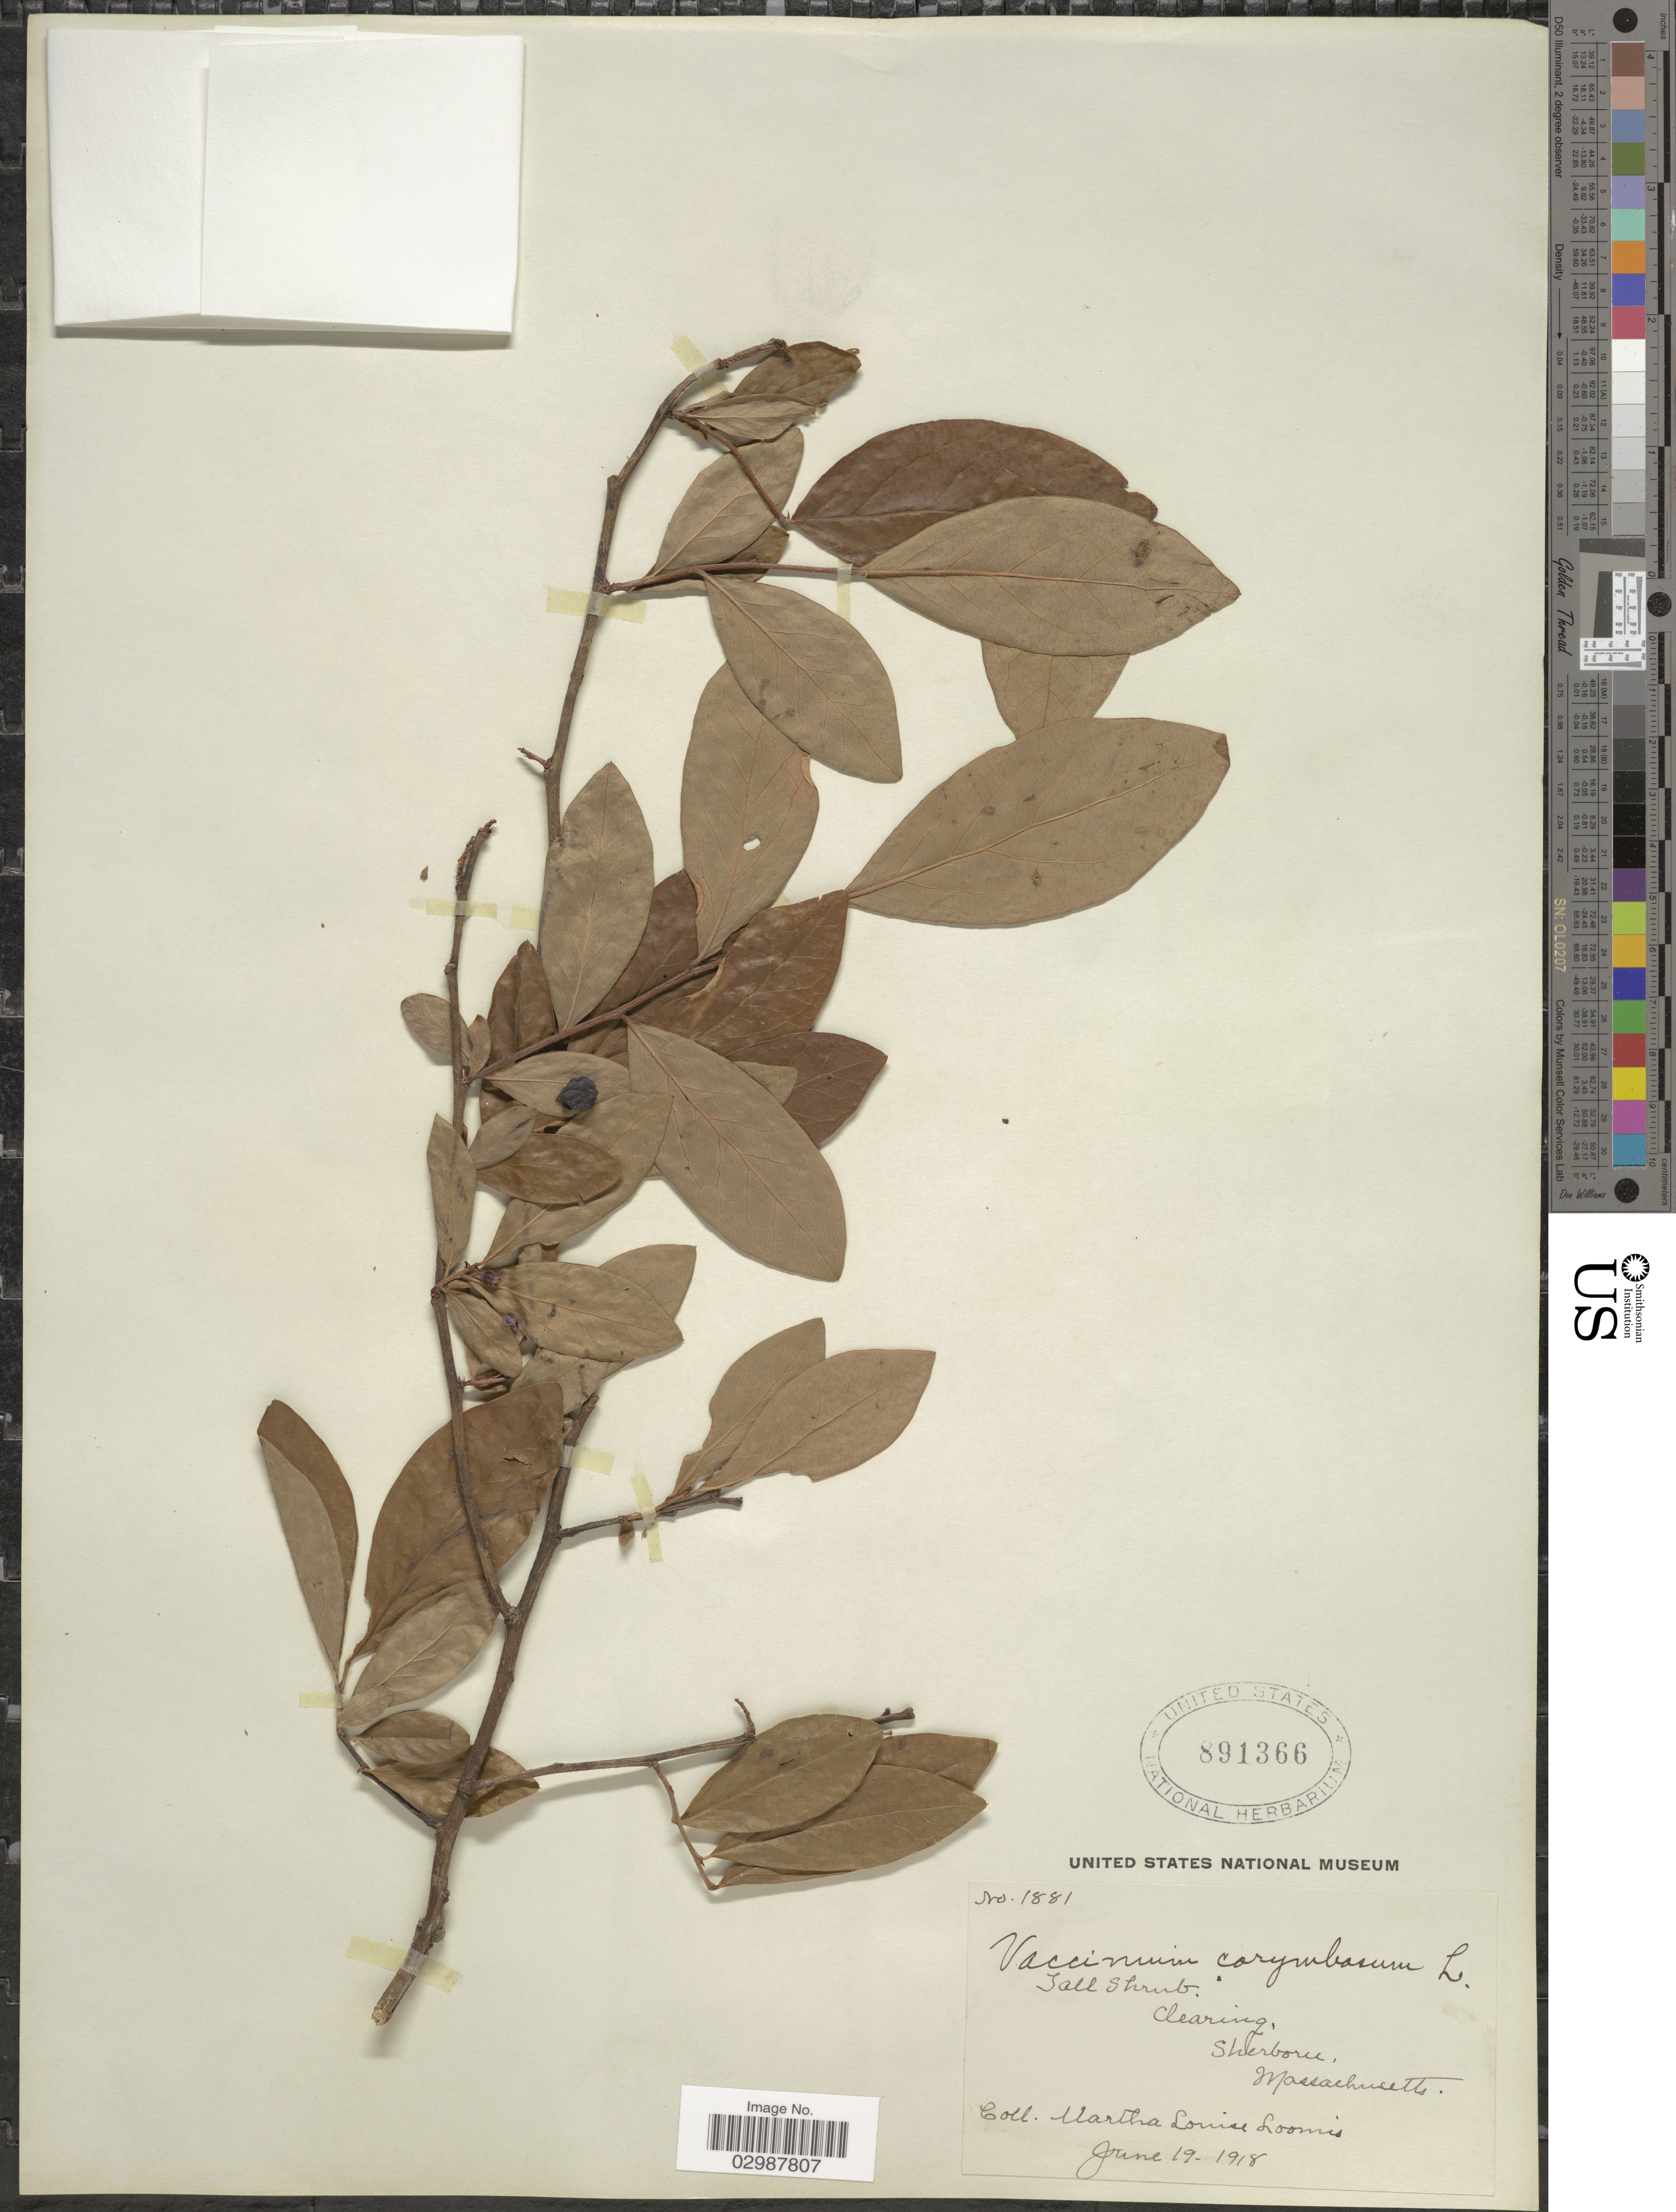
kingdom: Plantae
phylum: Tracheophyta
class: Magnoliopsida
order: Ericales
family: Ericaceae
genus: Vaccinium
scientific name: Vaccinium corymbosum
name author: L.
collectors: M. L. Loomis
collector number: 1881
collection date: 1918-06-19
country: United States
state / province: Massachusetts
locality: Sherborn.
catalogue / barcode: US 891366